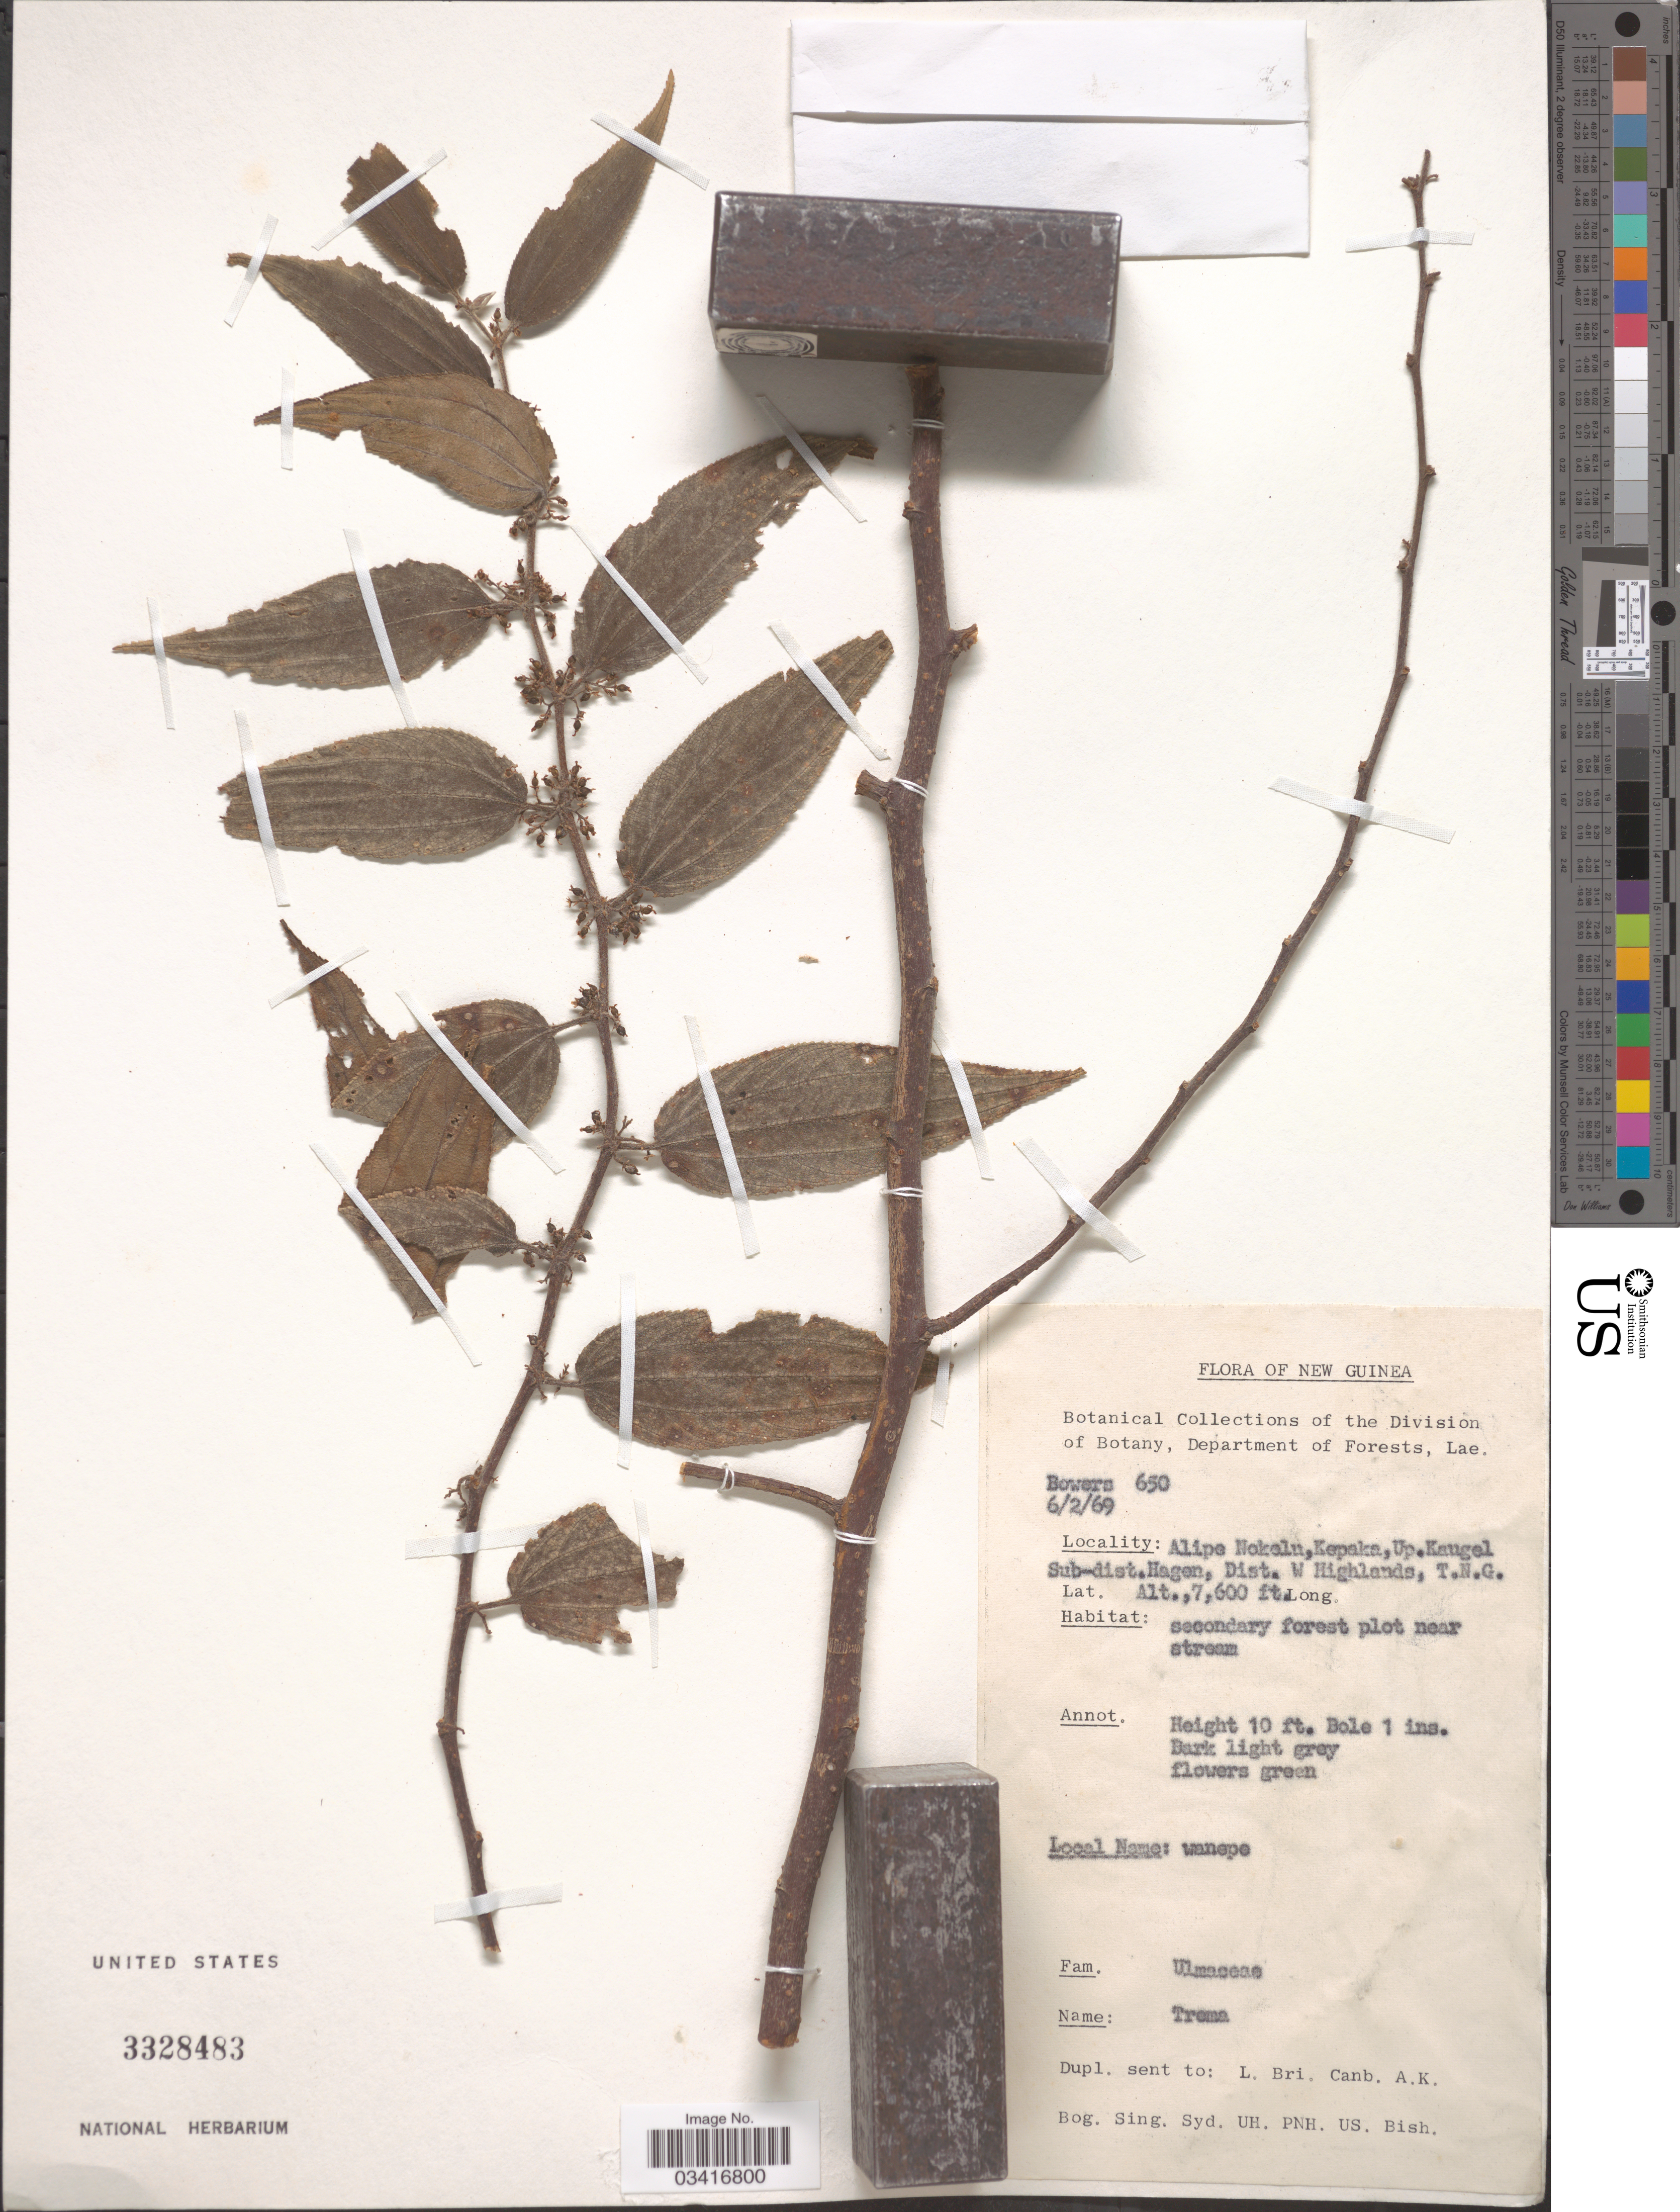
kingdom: Plantae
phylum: Tracheophyta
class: Magnoliopsida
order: Rosales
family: Cannabaceae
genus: Trema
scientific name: Trema sp.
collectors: -. Bowers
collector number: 650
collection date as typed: Transcribed d/m/y: 6/2/69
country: Papua New Guinea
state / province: Western Highlands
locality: New Guinea. Alipe Nokelu [interpreted], Kepaka, Up. Kaugel Sub-dist. Hagen, Dist. W. Highlands, T.N.G.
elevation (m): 2316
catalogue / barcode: US 3328483